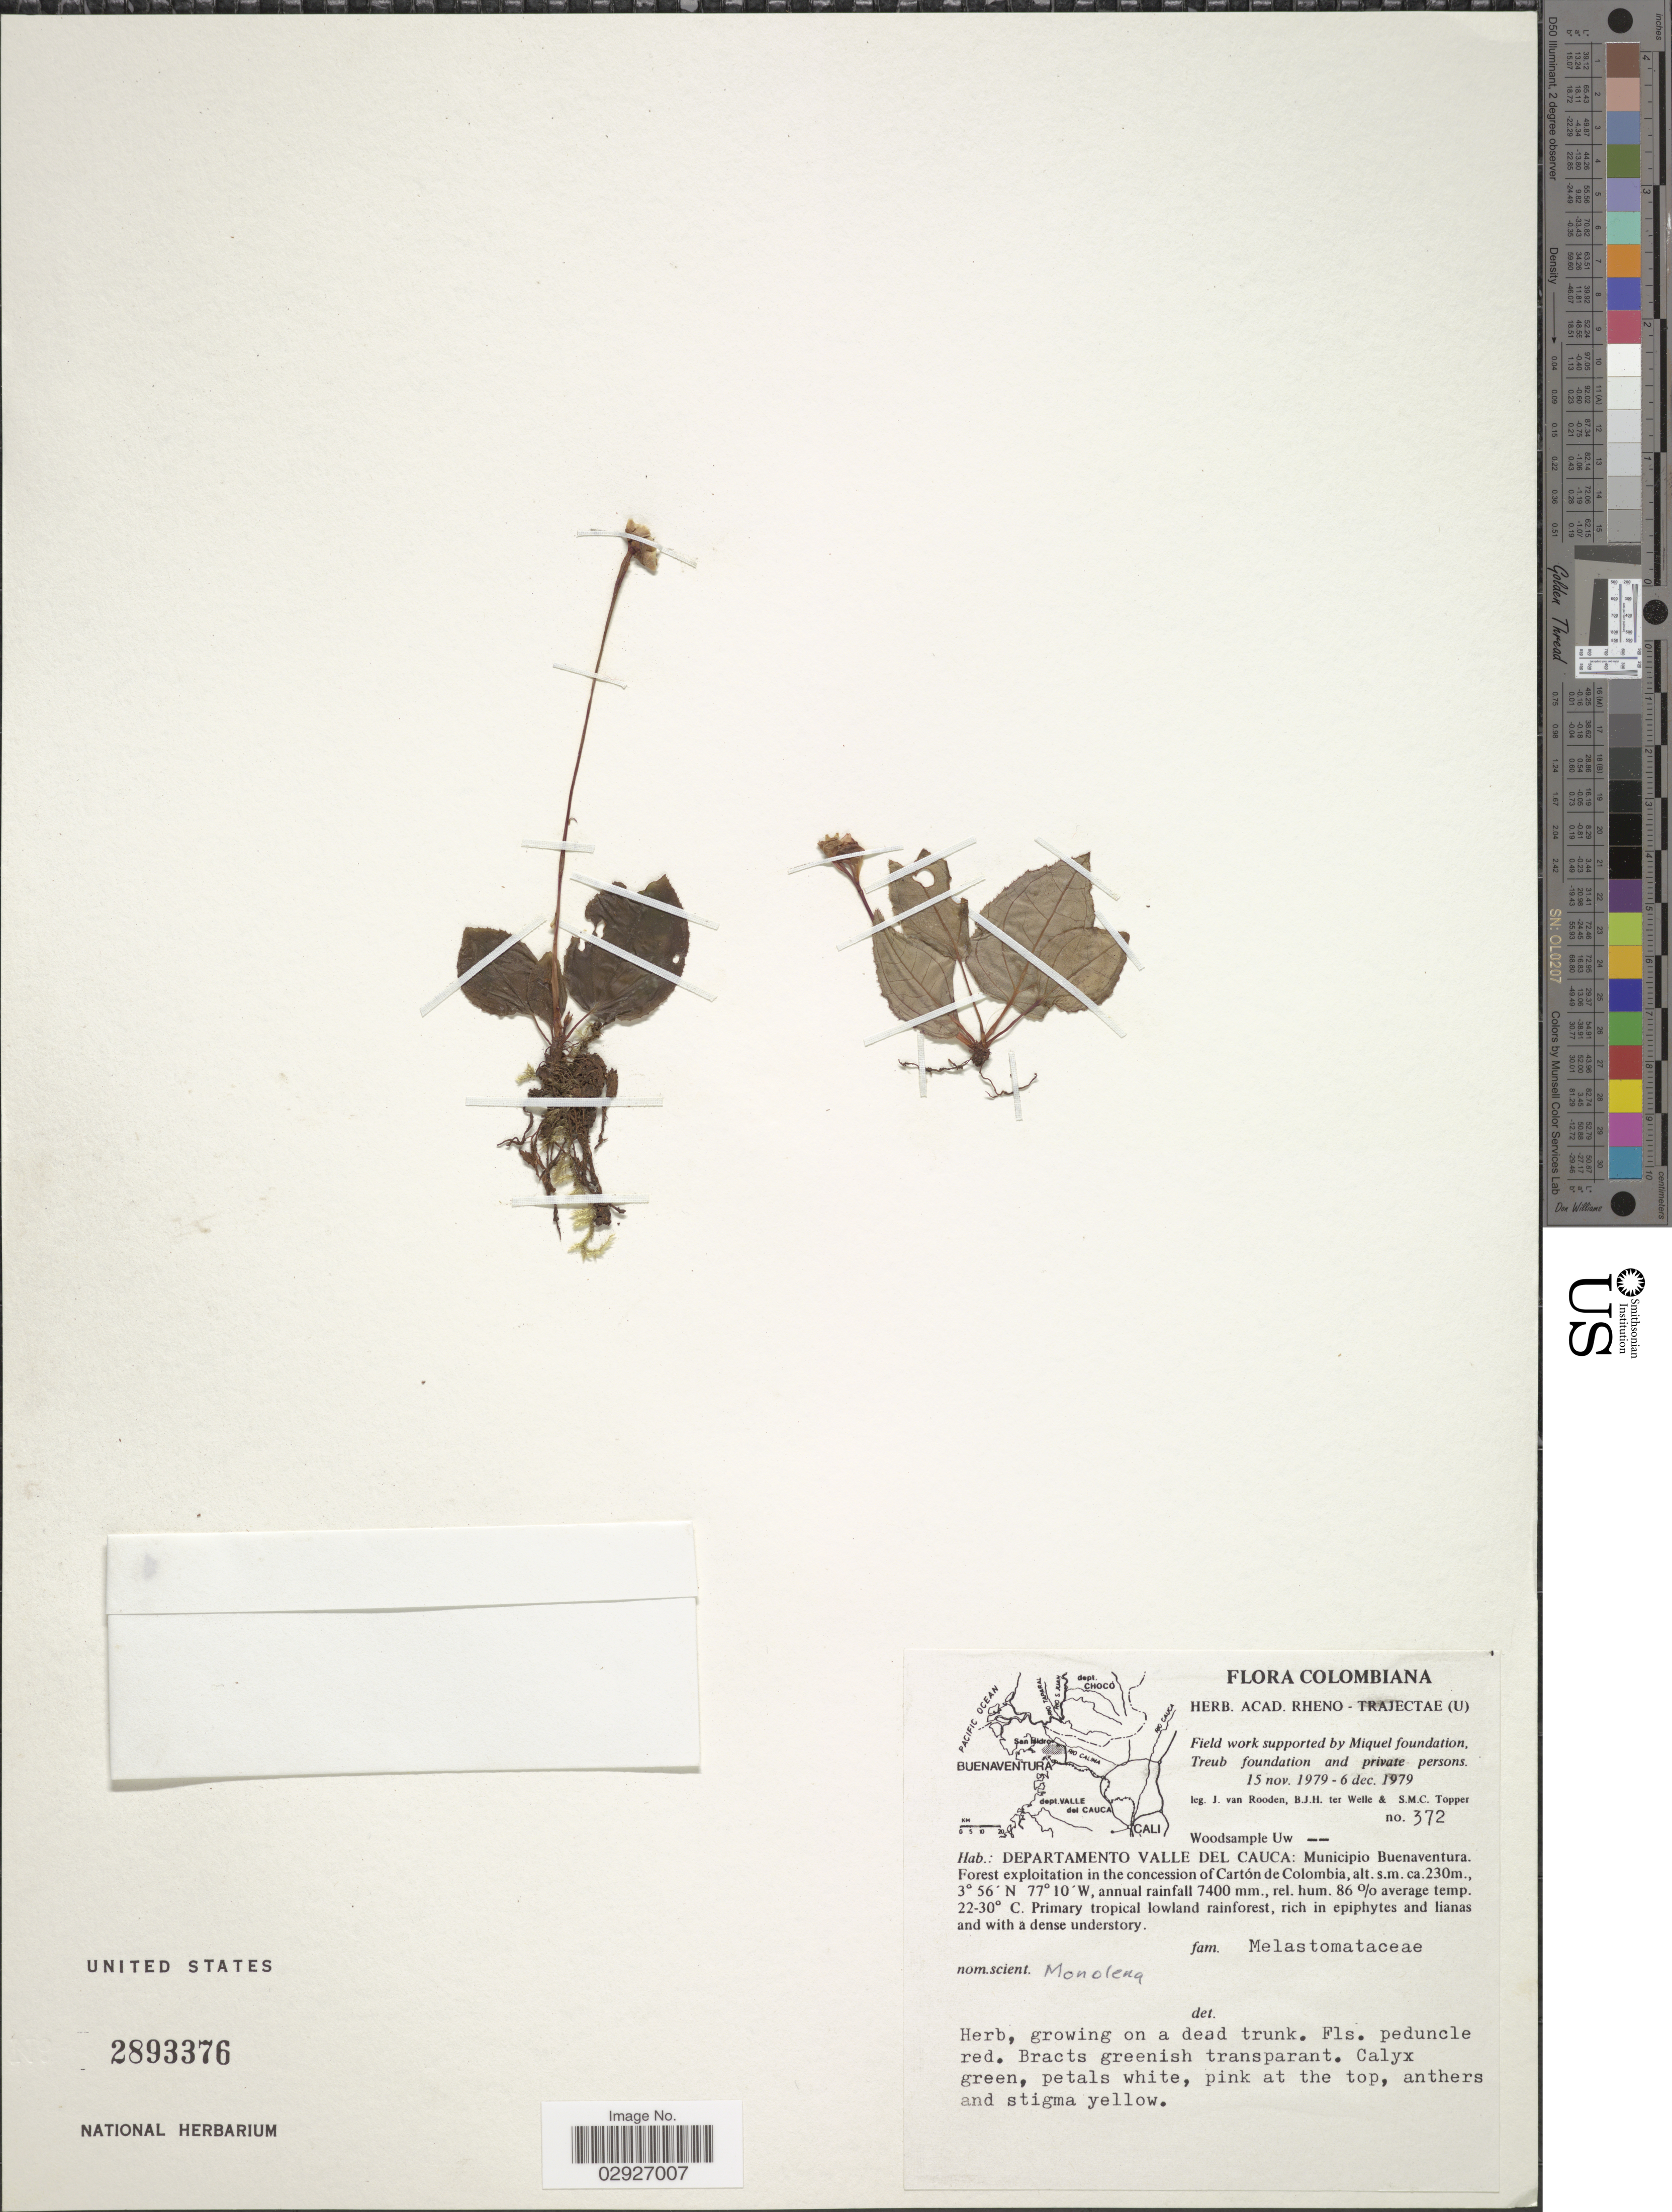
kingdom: Plantae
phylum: Tracheophyta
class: Magnoliopsida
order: Myrtales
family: Melastomataceae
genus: Monolena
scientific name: Monolena sp.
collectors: J. Van Rooden, B. ter Welle & S. Topper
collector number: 372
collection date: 1979-11-15/1979-12-06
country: Colombia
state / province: Valle del Cauca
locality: Departamento Valle del Cauca: Municipio Buenaventura. Forest exploitation in the concession of Cartón de Colombia.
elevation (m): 230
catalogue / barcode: US 2893376